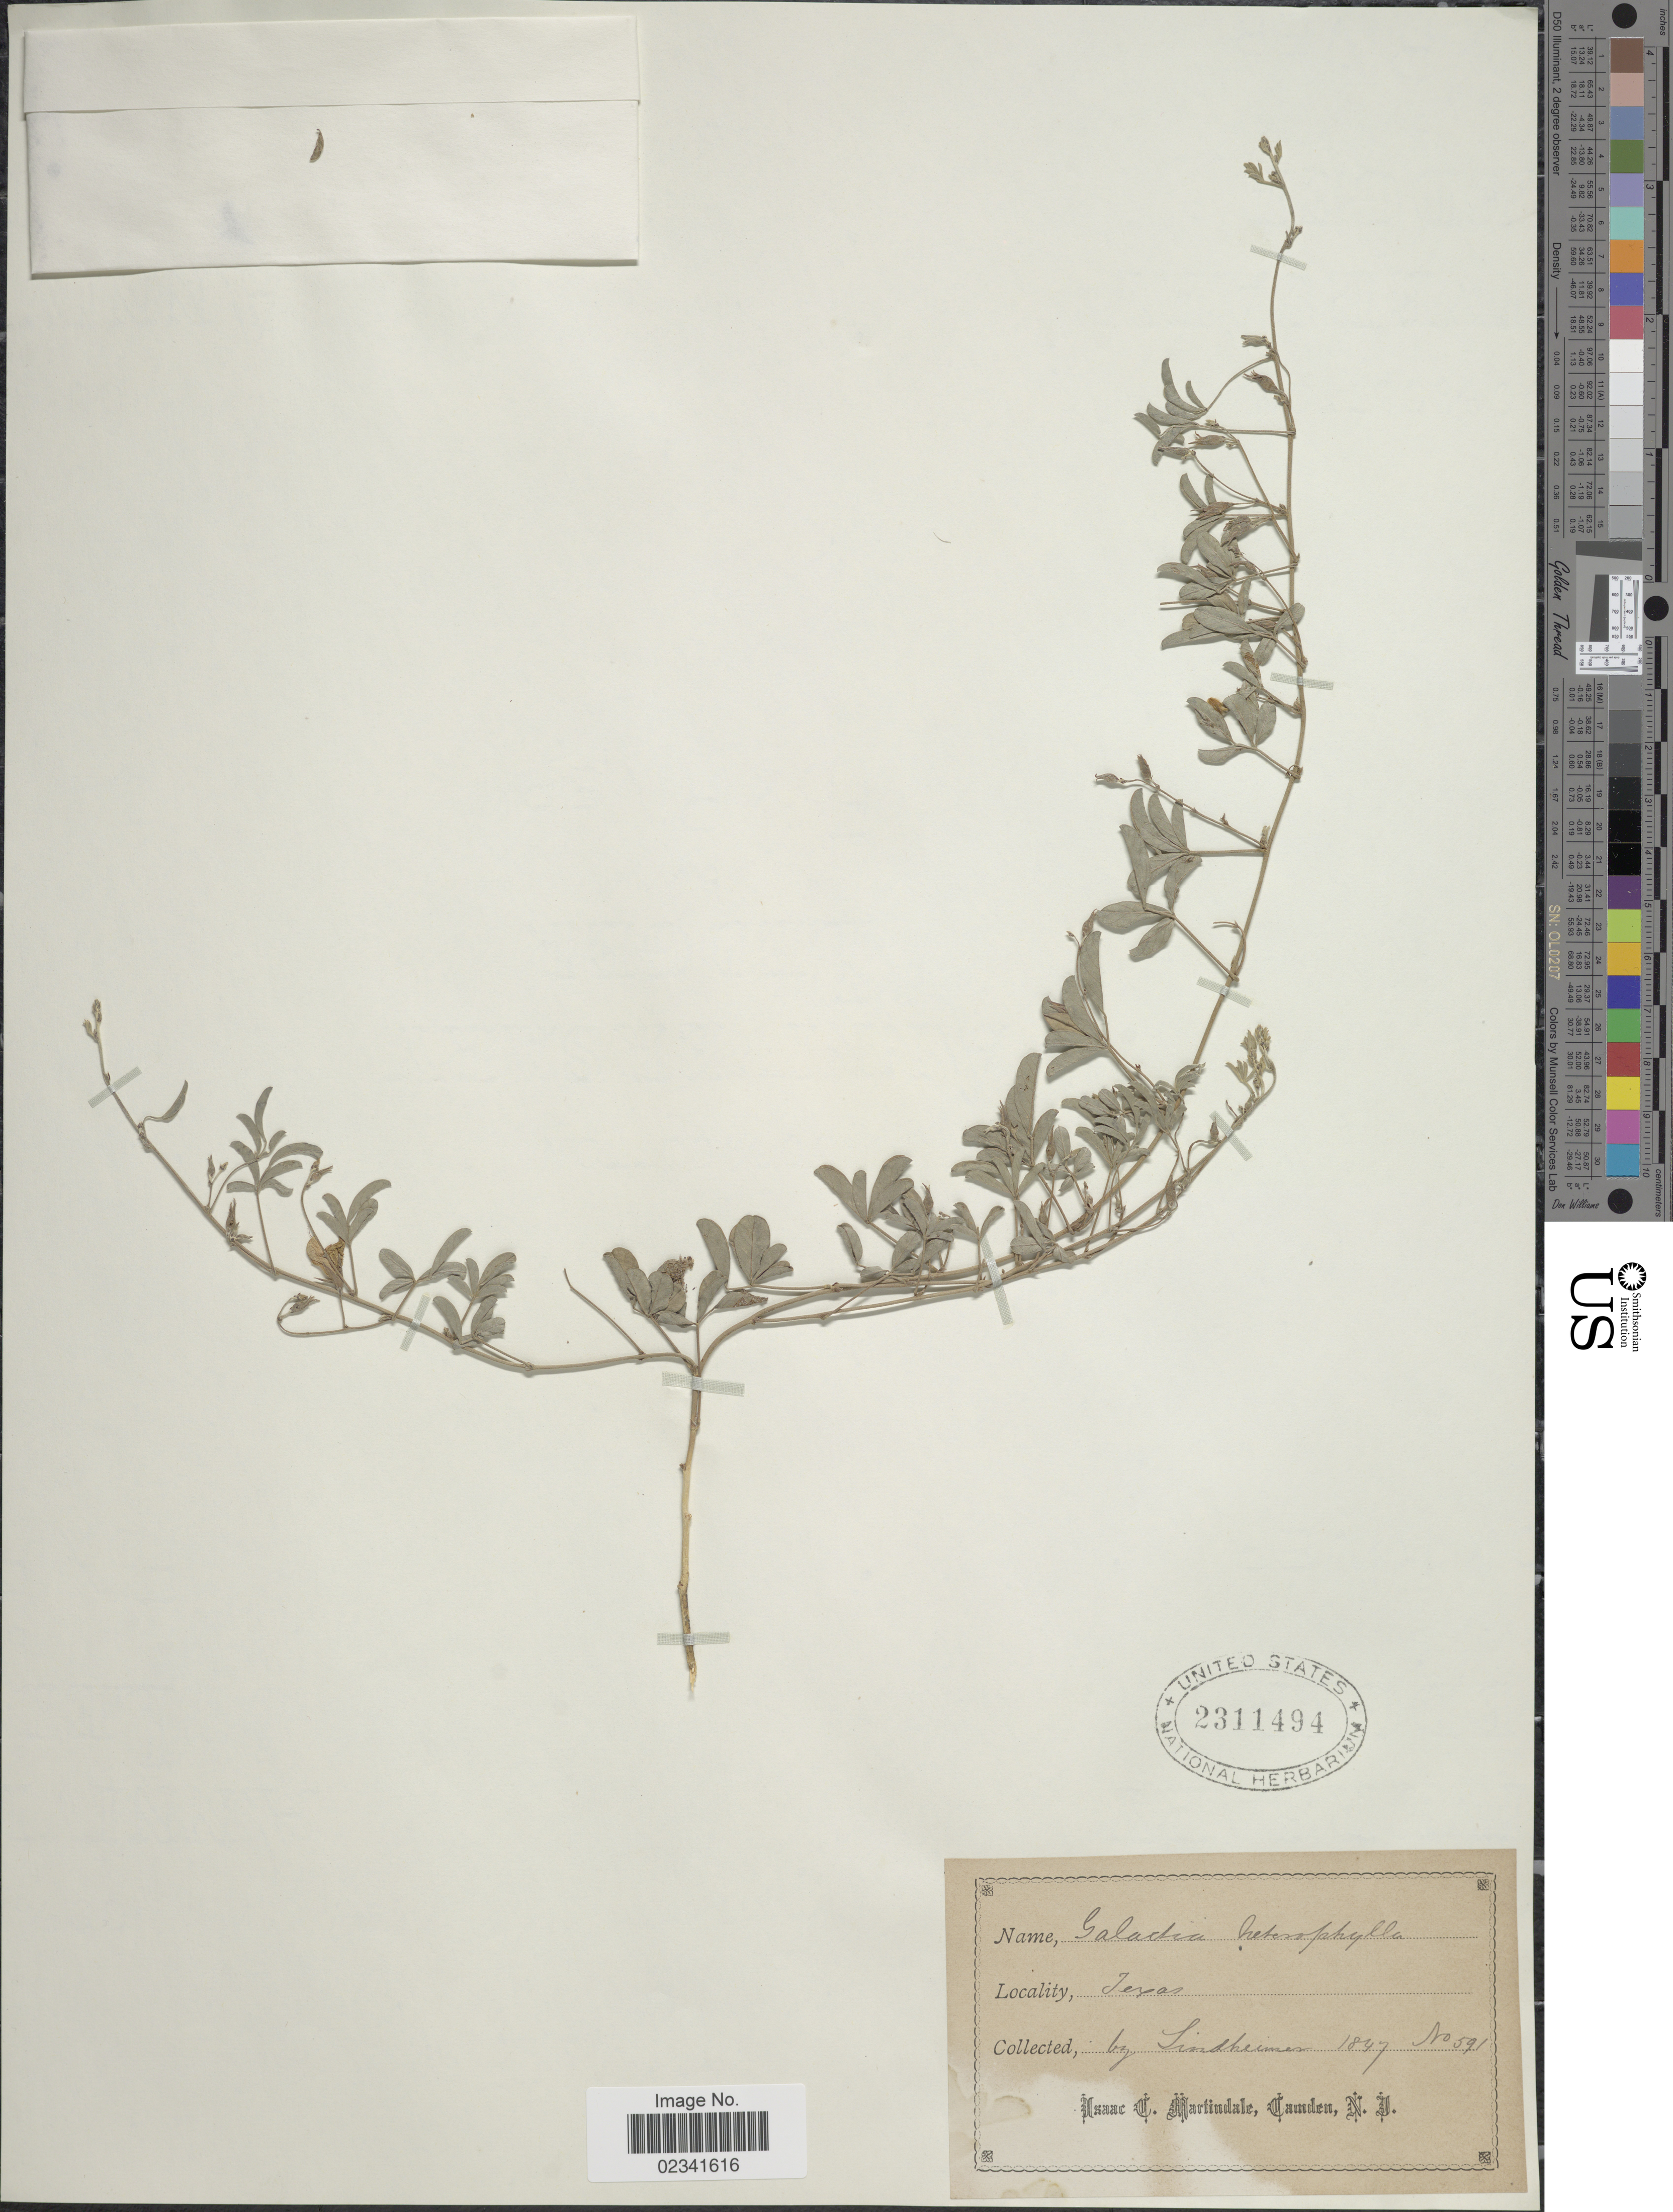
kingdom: Plantae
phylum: Tracheophyta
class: Magnoliopsida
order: Fabales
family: Fabaceae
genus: Galactia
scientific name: Galactia grayi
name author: Vail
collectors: -. Lindheimer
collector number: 591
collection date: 1847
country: United States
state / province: Texas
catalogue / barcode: US 2311494